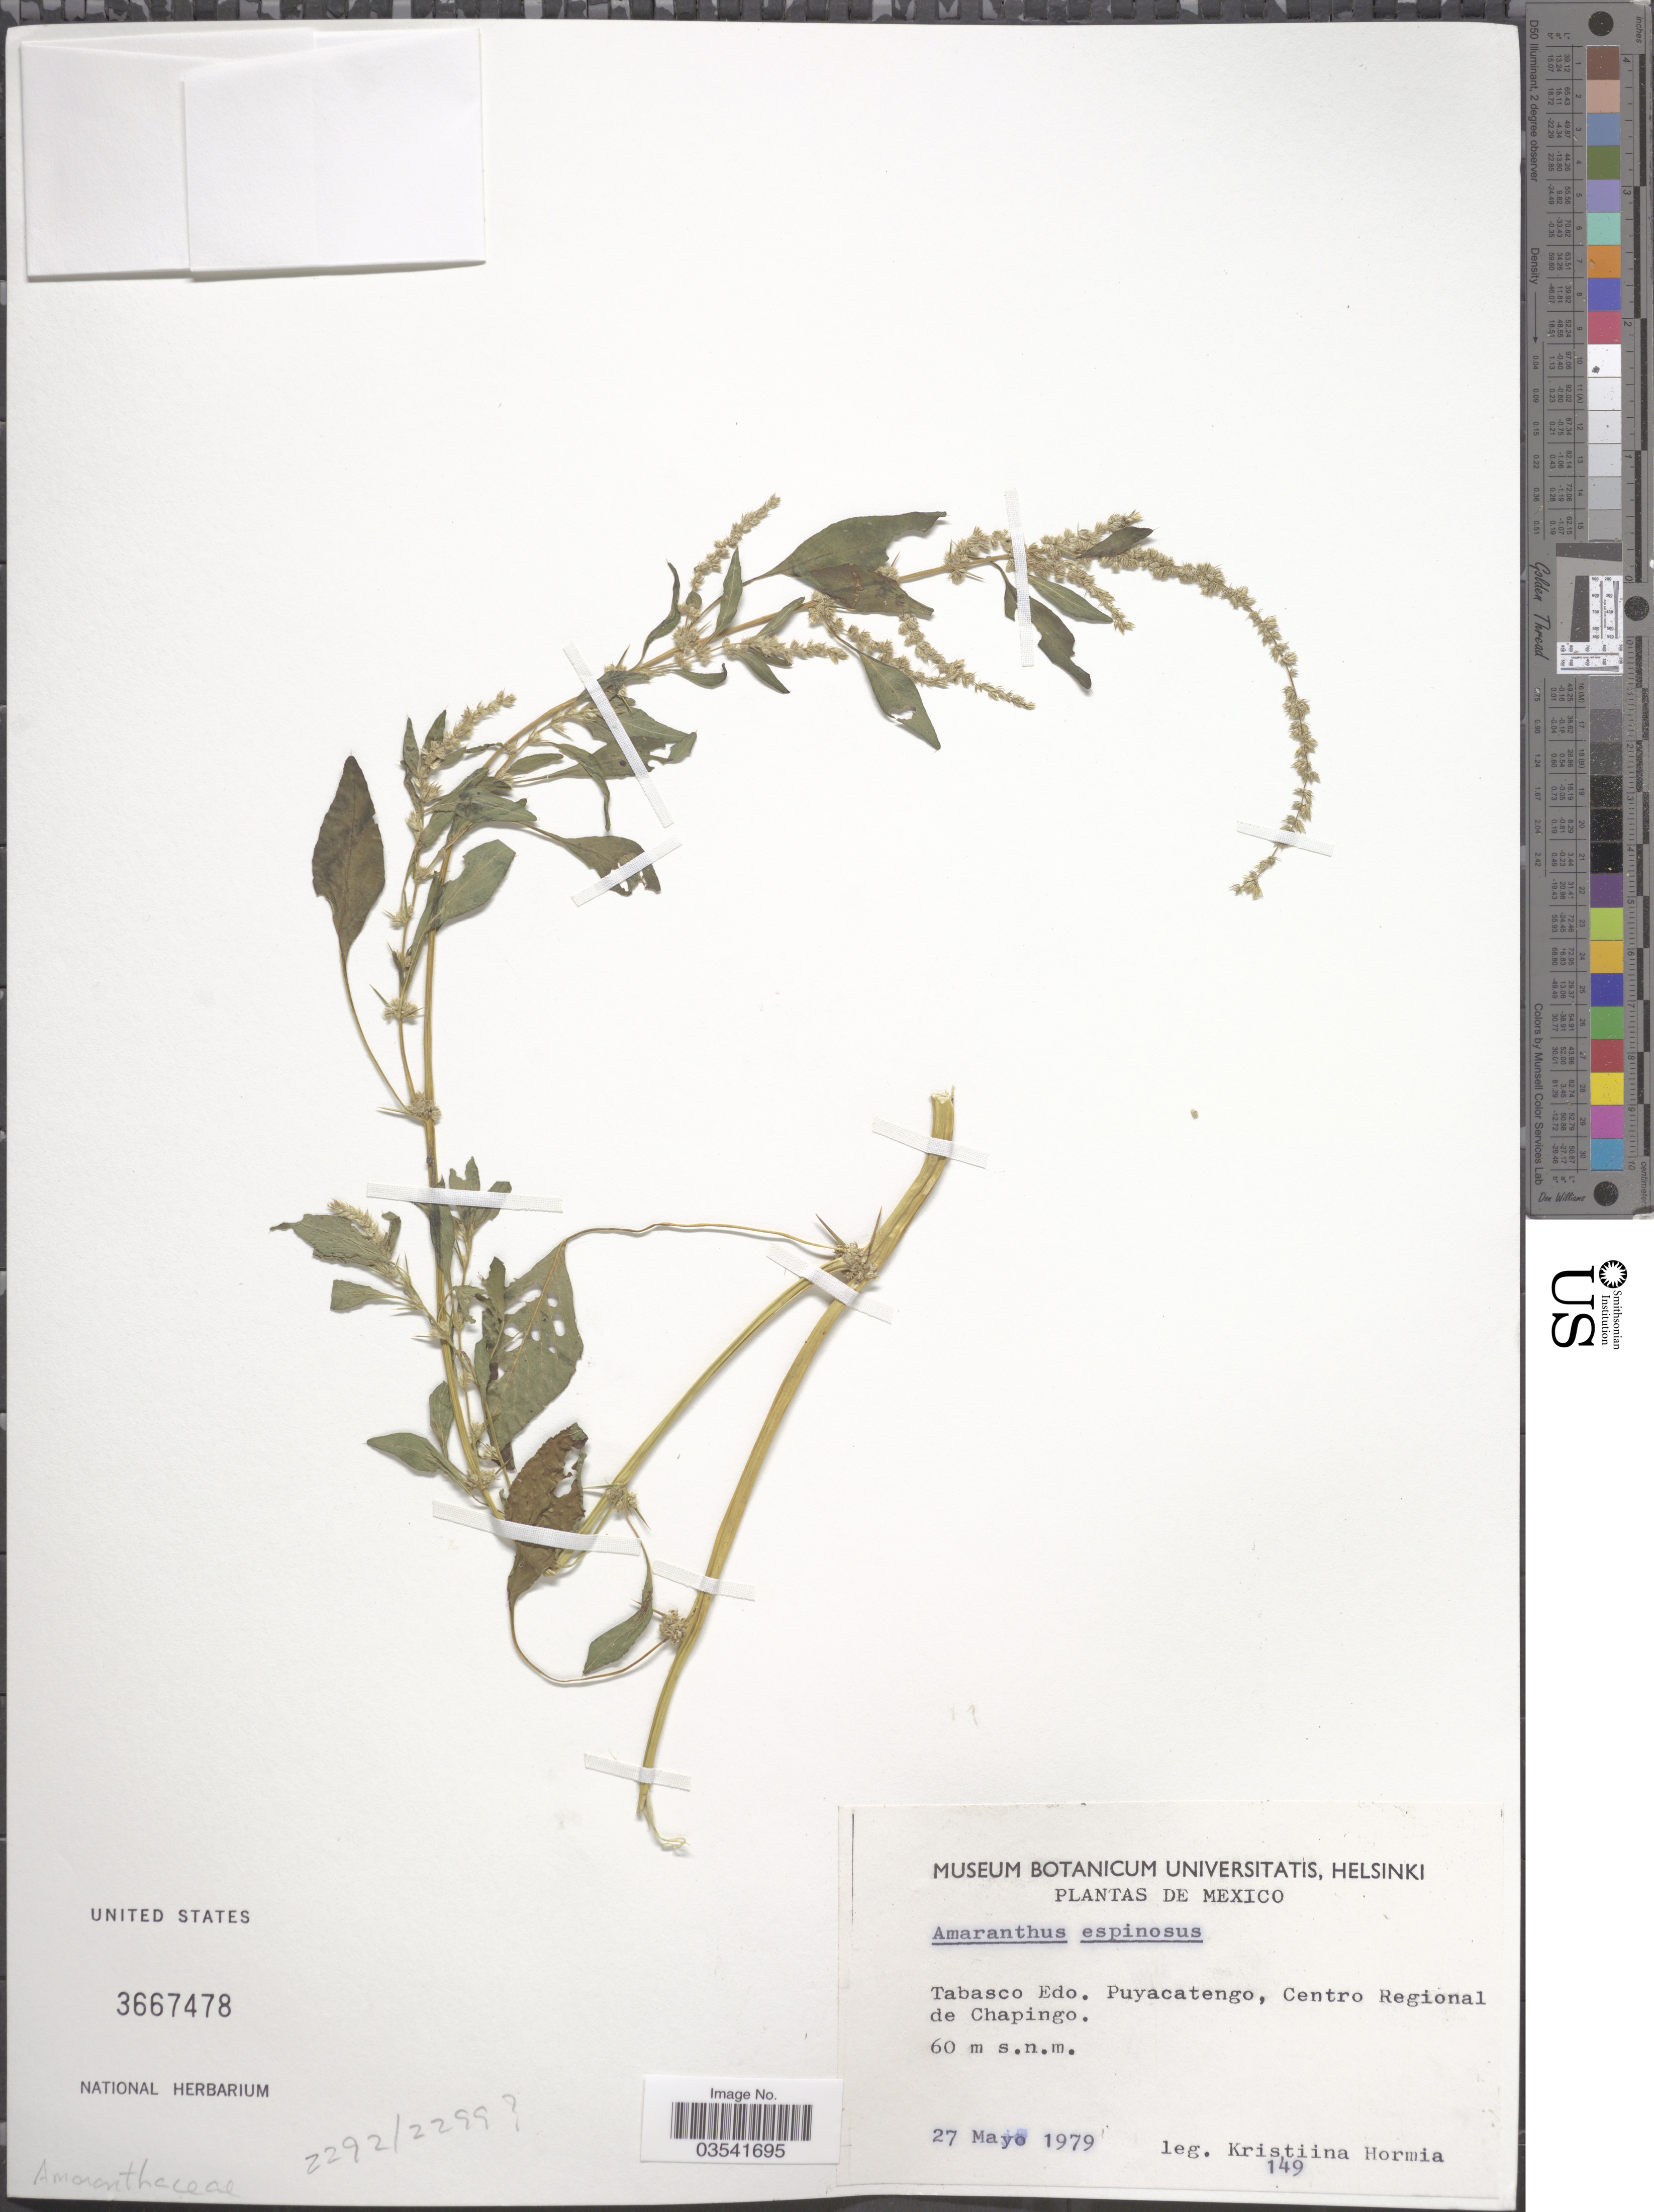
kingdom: Plantae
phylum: Tracheophyta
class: Magnoliopsida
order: Caryophyllales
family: Amaranthaceae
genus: Amaranthus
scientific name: Amaranthus spinosus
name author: L.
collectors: K. Hormia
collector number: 149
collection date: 1979-05-27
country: Mexico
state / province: Tabasco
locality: Tabasco Edo. Puyacatengo, Centro Regional de Chapingo.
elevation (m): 60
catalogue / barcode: US 3667478